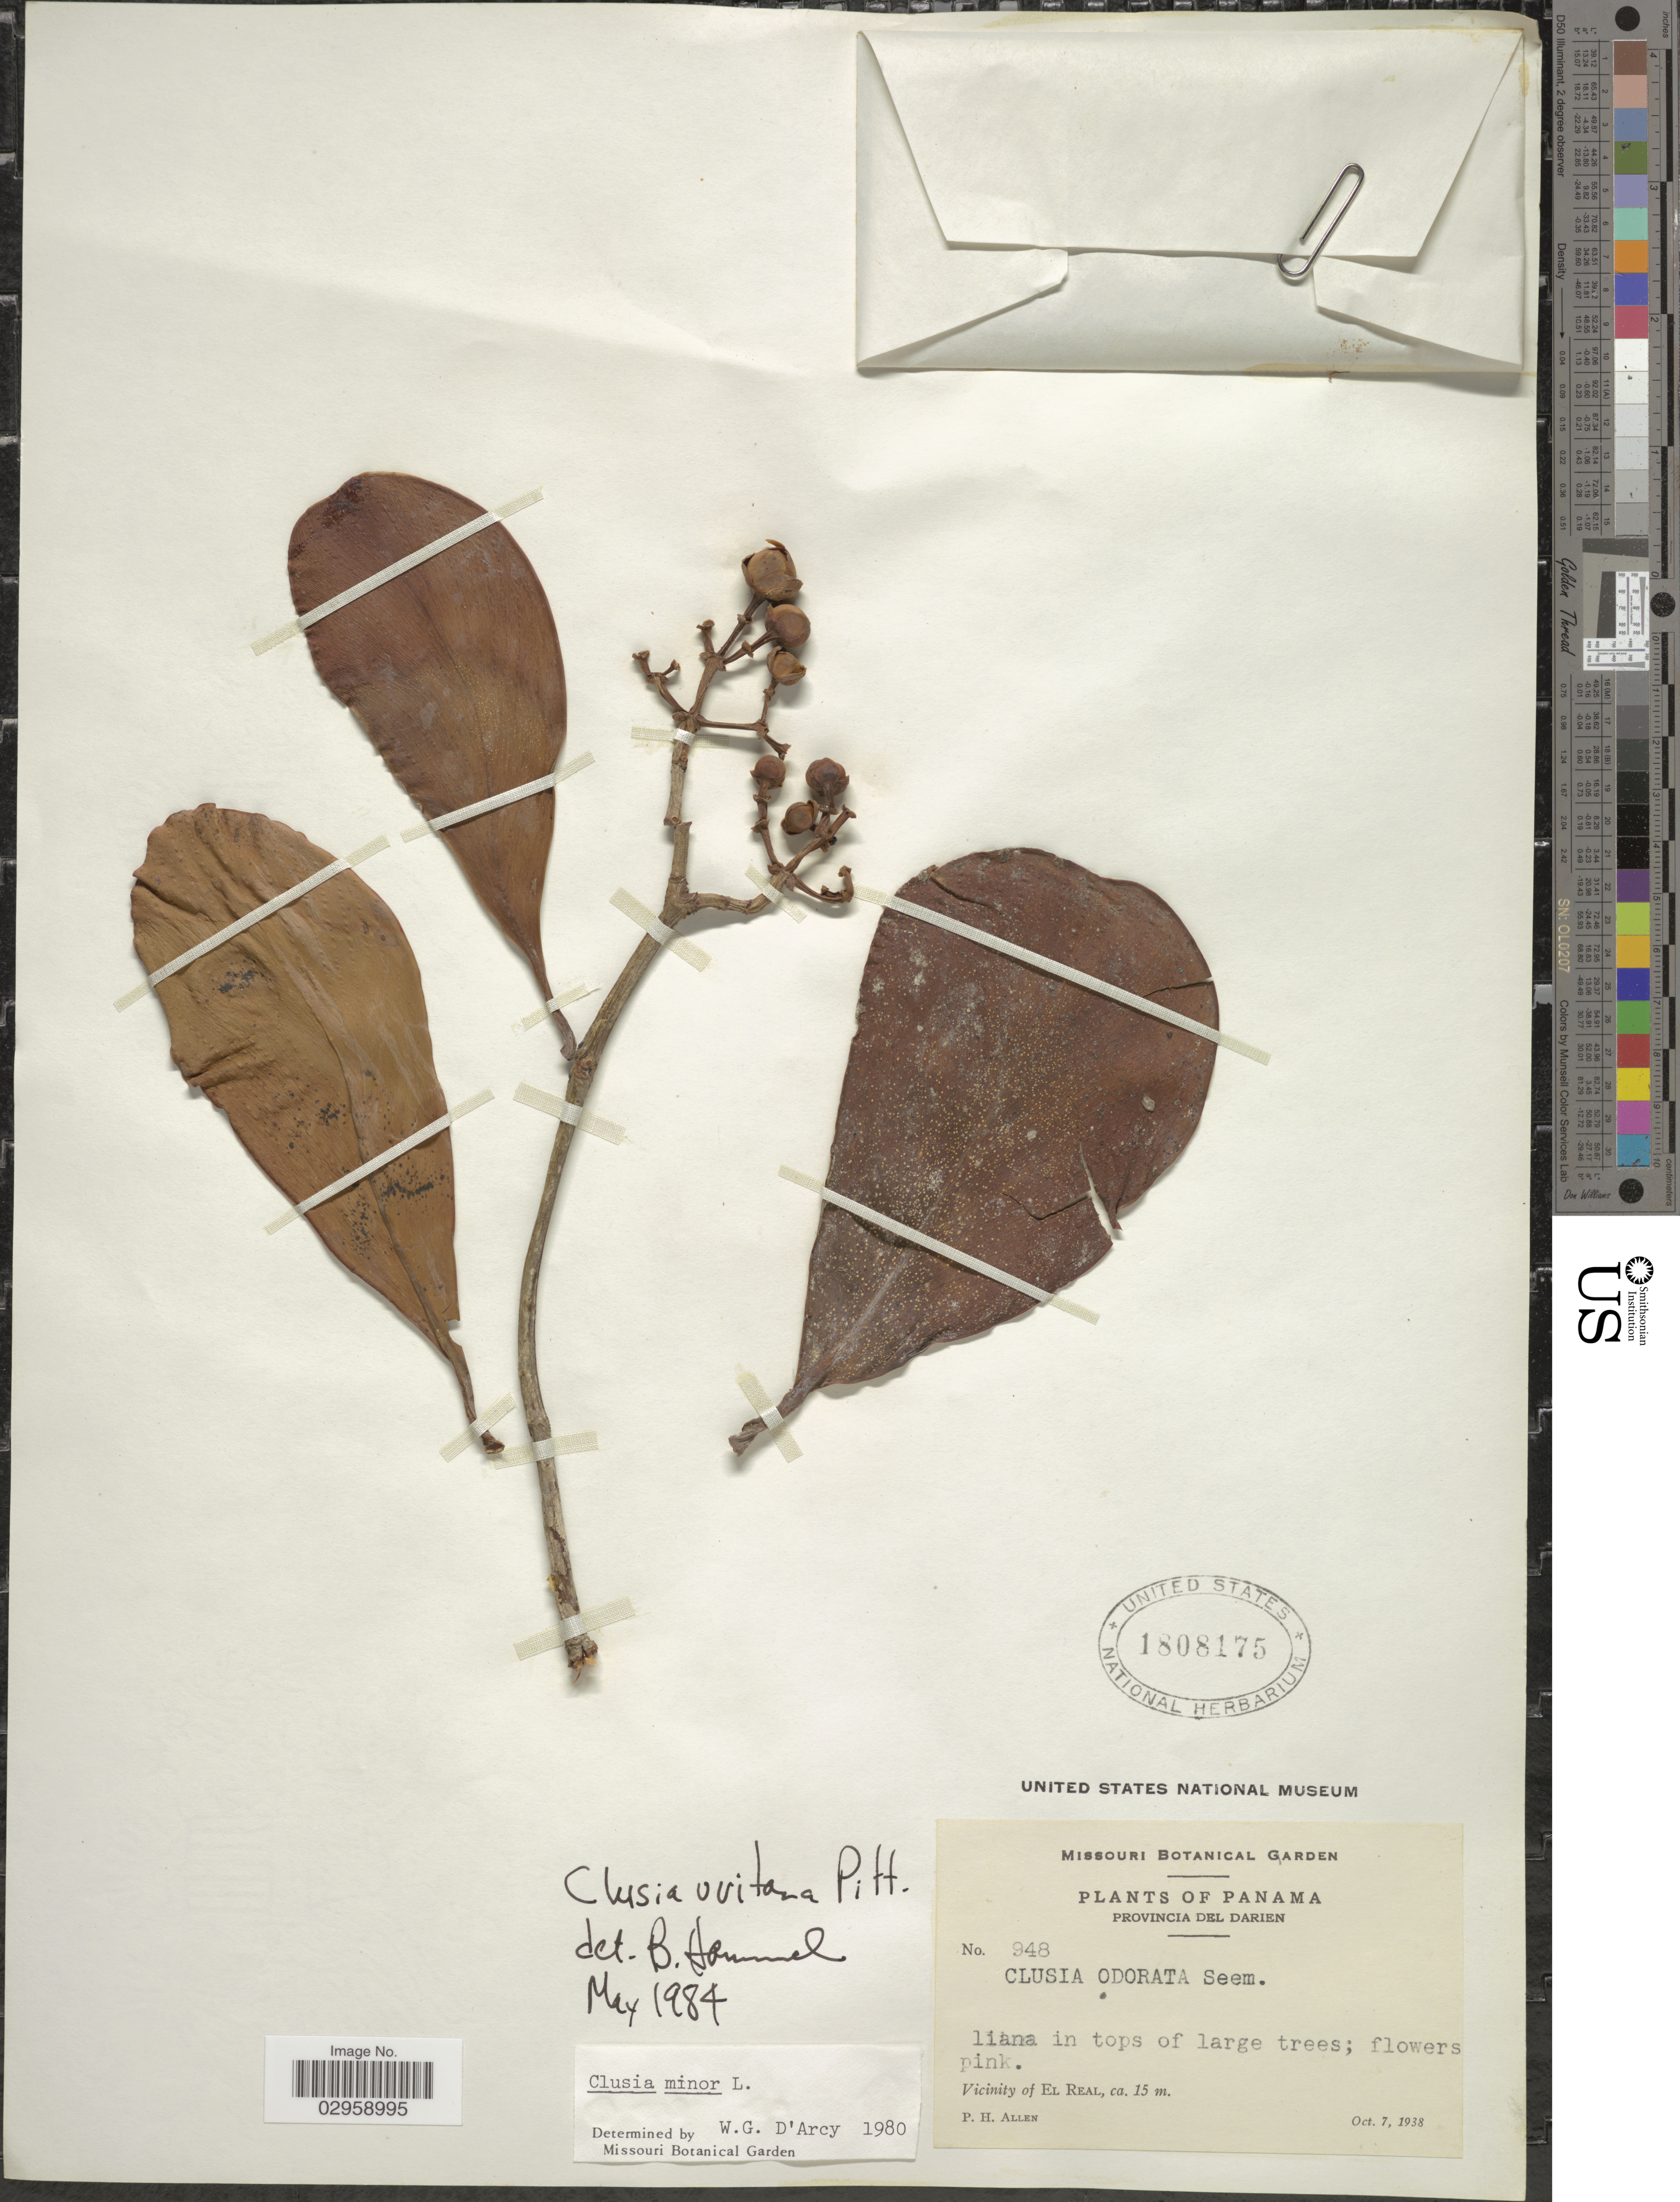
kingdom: Plantae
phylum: Tracheophyta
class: Magnoliopsida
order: Malpighiales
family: Clusiaceae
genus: Clusia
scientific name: Clusia uvitana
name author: Pittier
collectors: P. H. Allen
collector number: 948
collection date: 1938-10-07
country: Panama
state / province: Darién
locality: Vicinity of El Real.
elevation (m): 15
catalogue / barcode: US 1808175